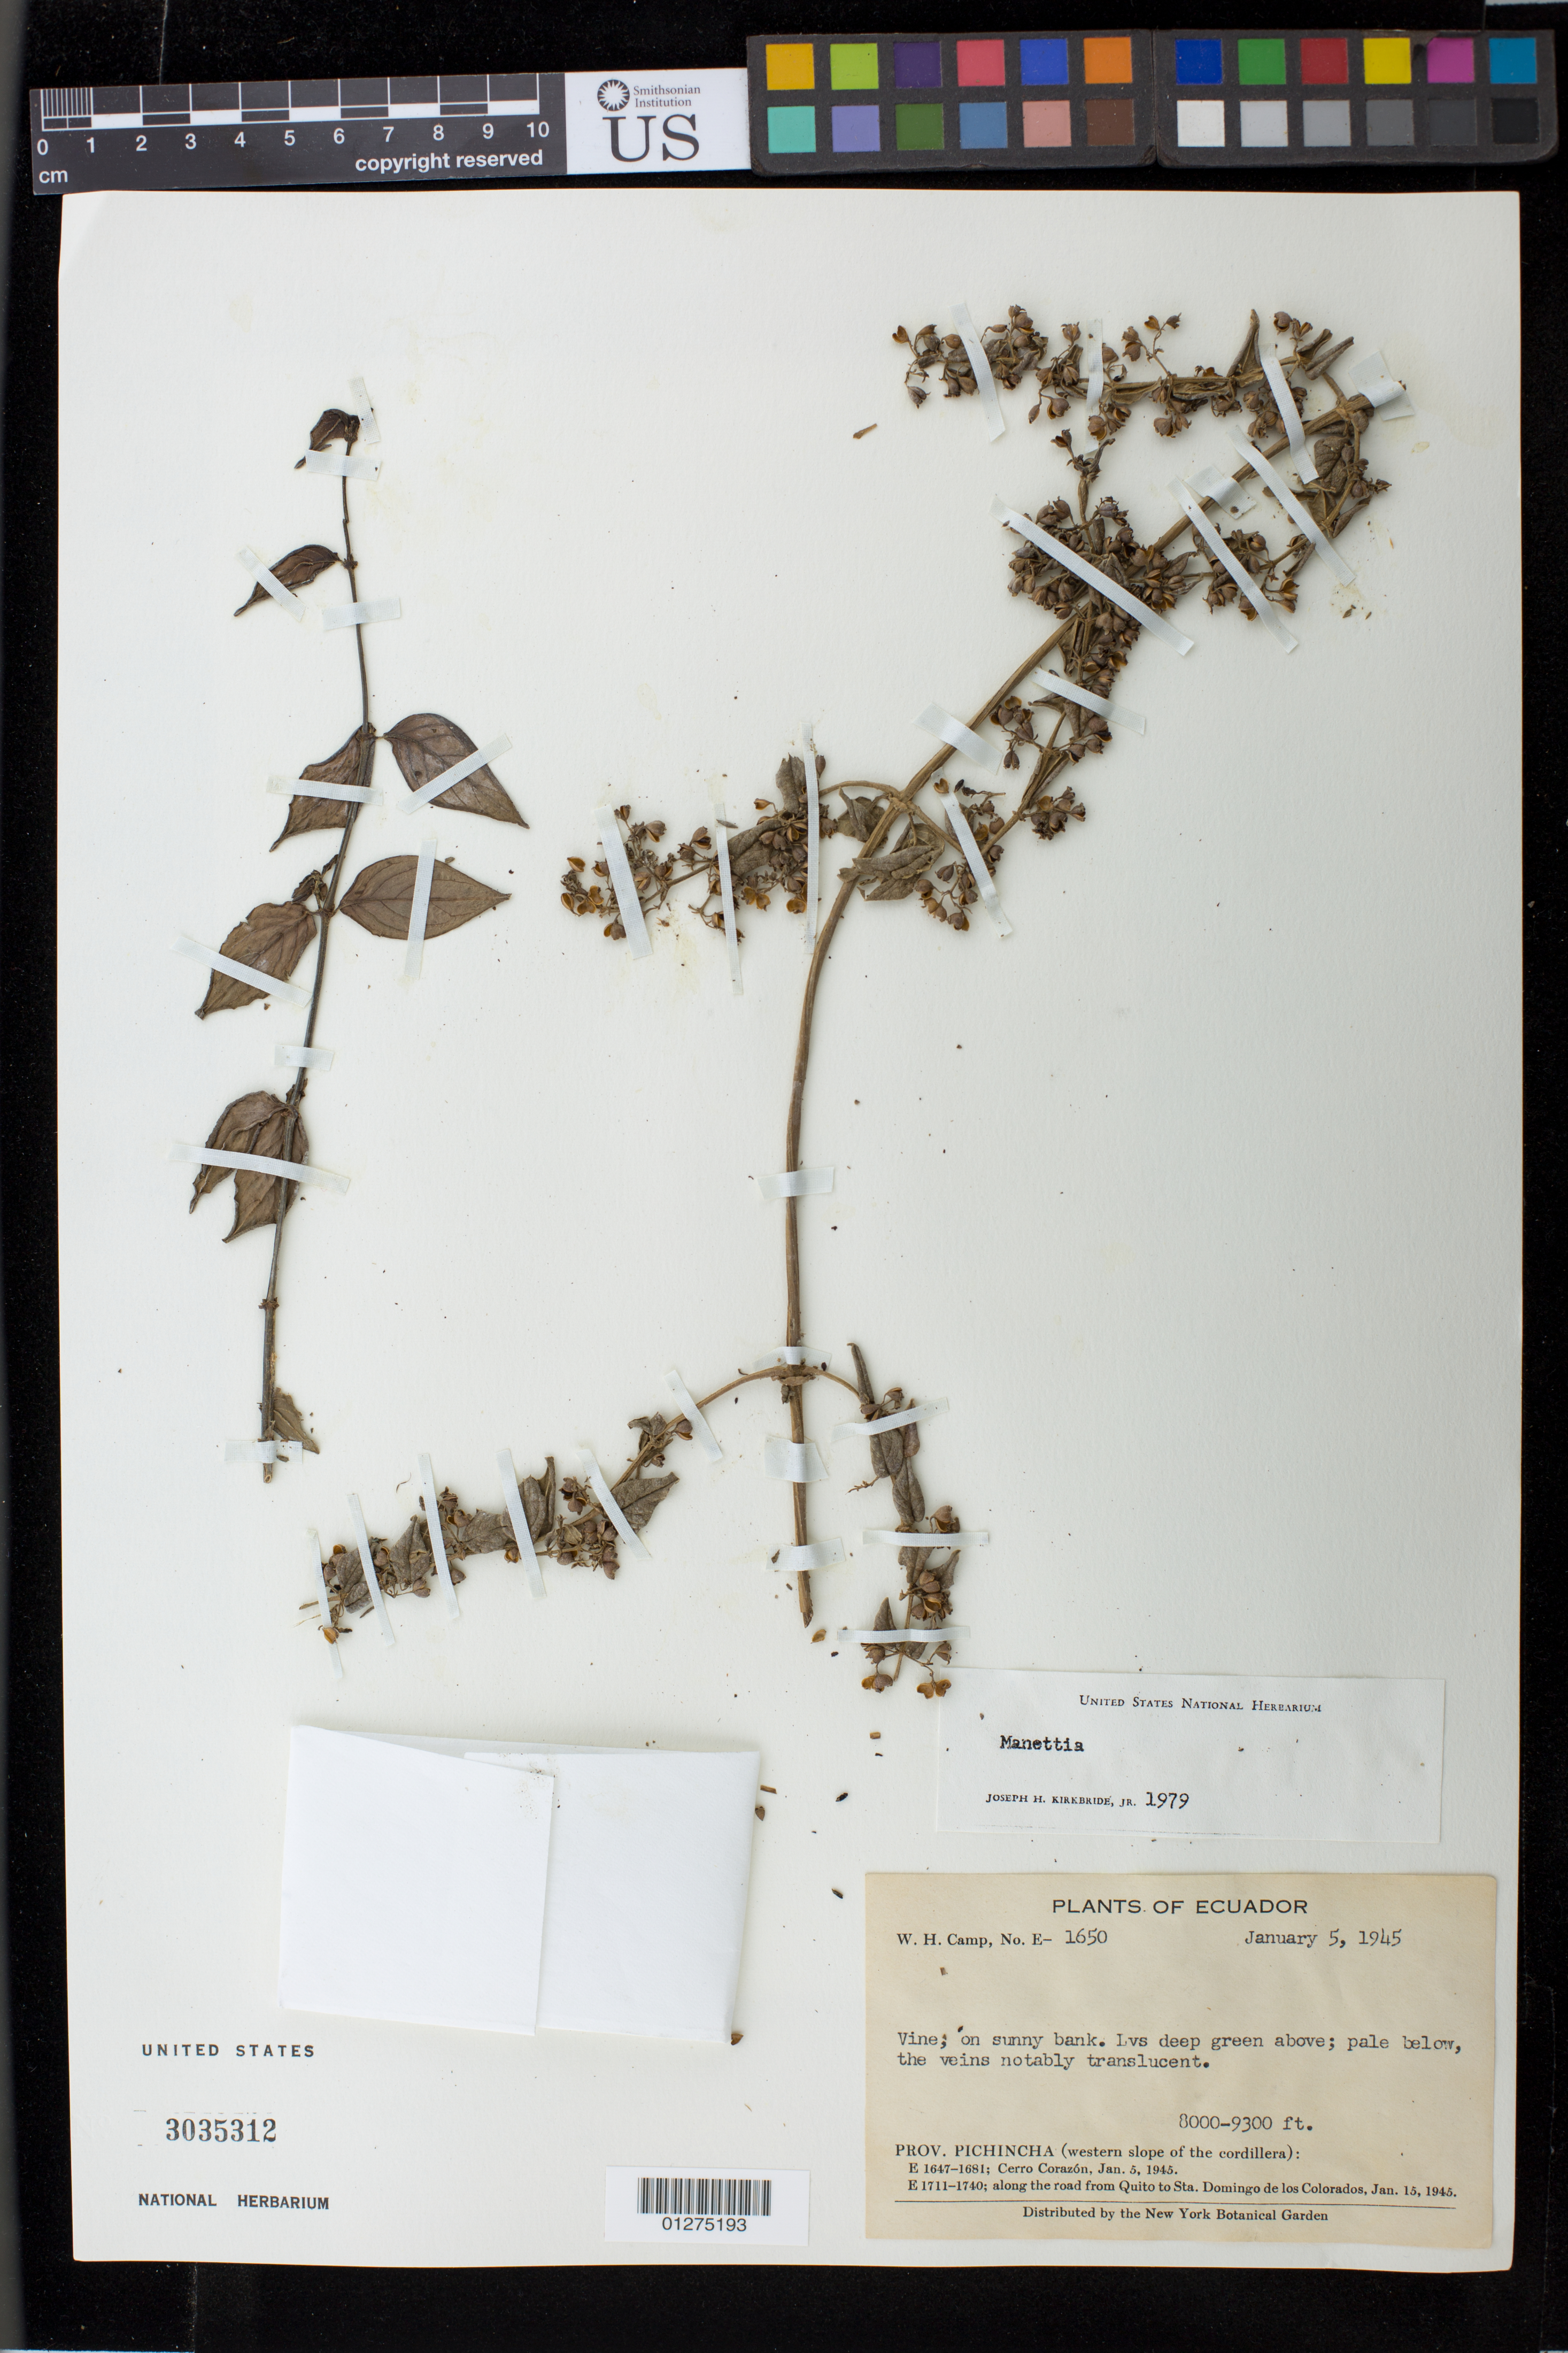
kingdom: Plantae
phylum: Tracheophyta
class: Magnoliopsida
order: Gentianales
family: Rubiaceae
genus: Manettia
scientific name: Manettia sp.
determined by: Kirkbride, J. H., Jr.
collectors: W. H. Camp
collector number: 1650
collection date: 1945-01-05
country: Ecuador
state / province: Pichincha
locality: (Western slope of the cordillera): Cerro Corazon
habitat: on sunny bank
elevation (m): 2438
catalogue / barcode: US 3035312